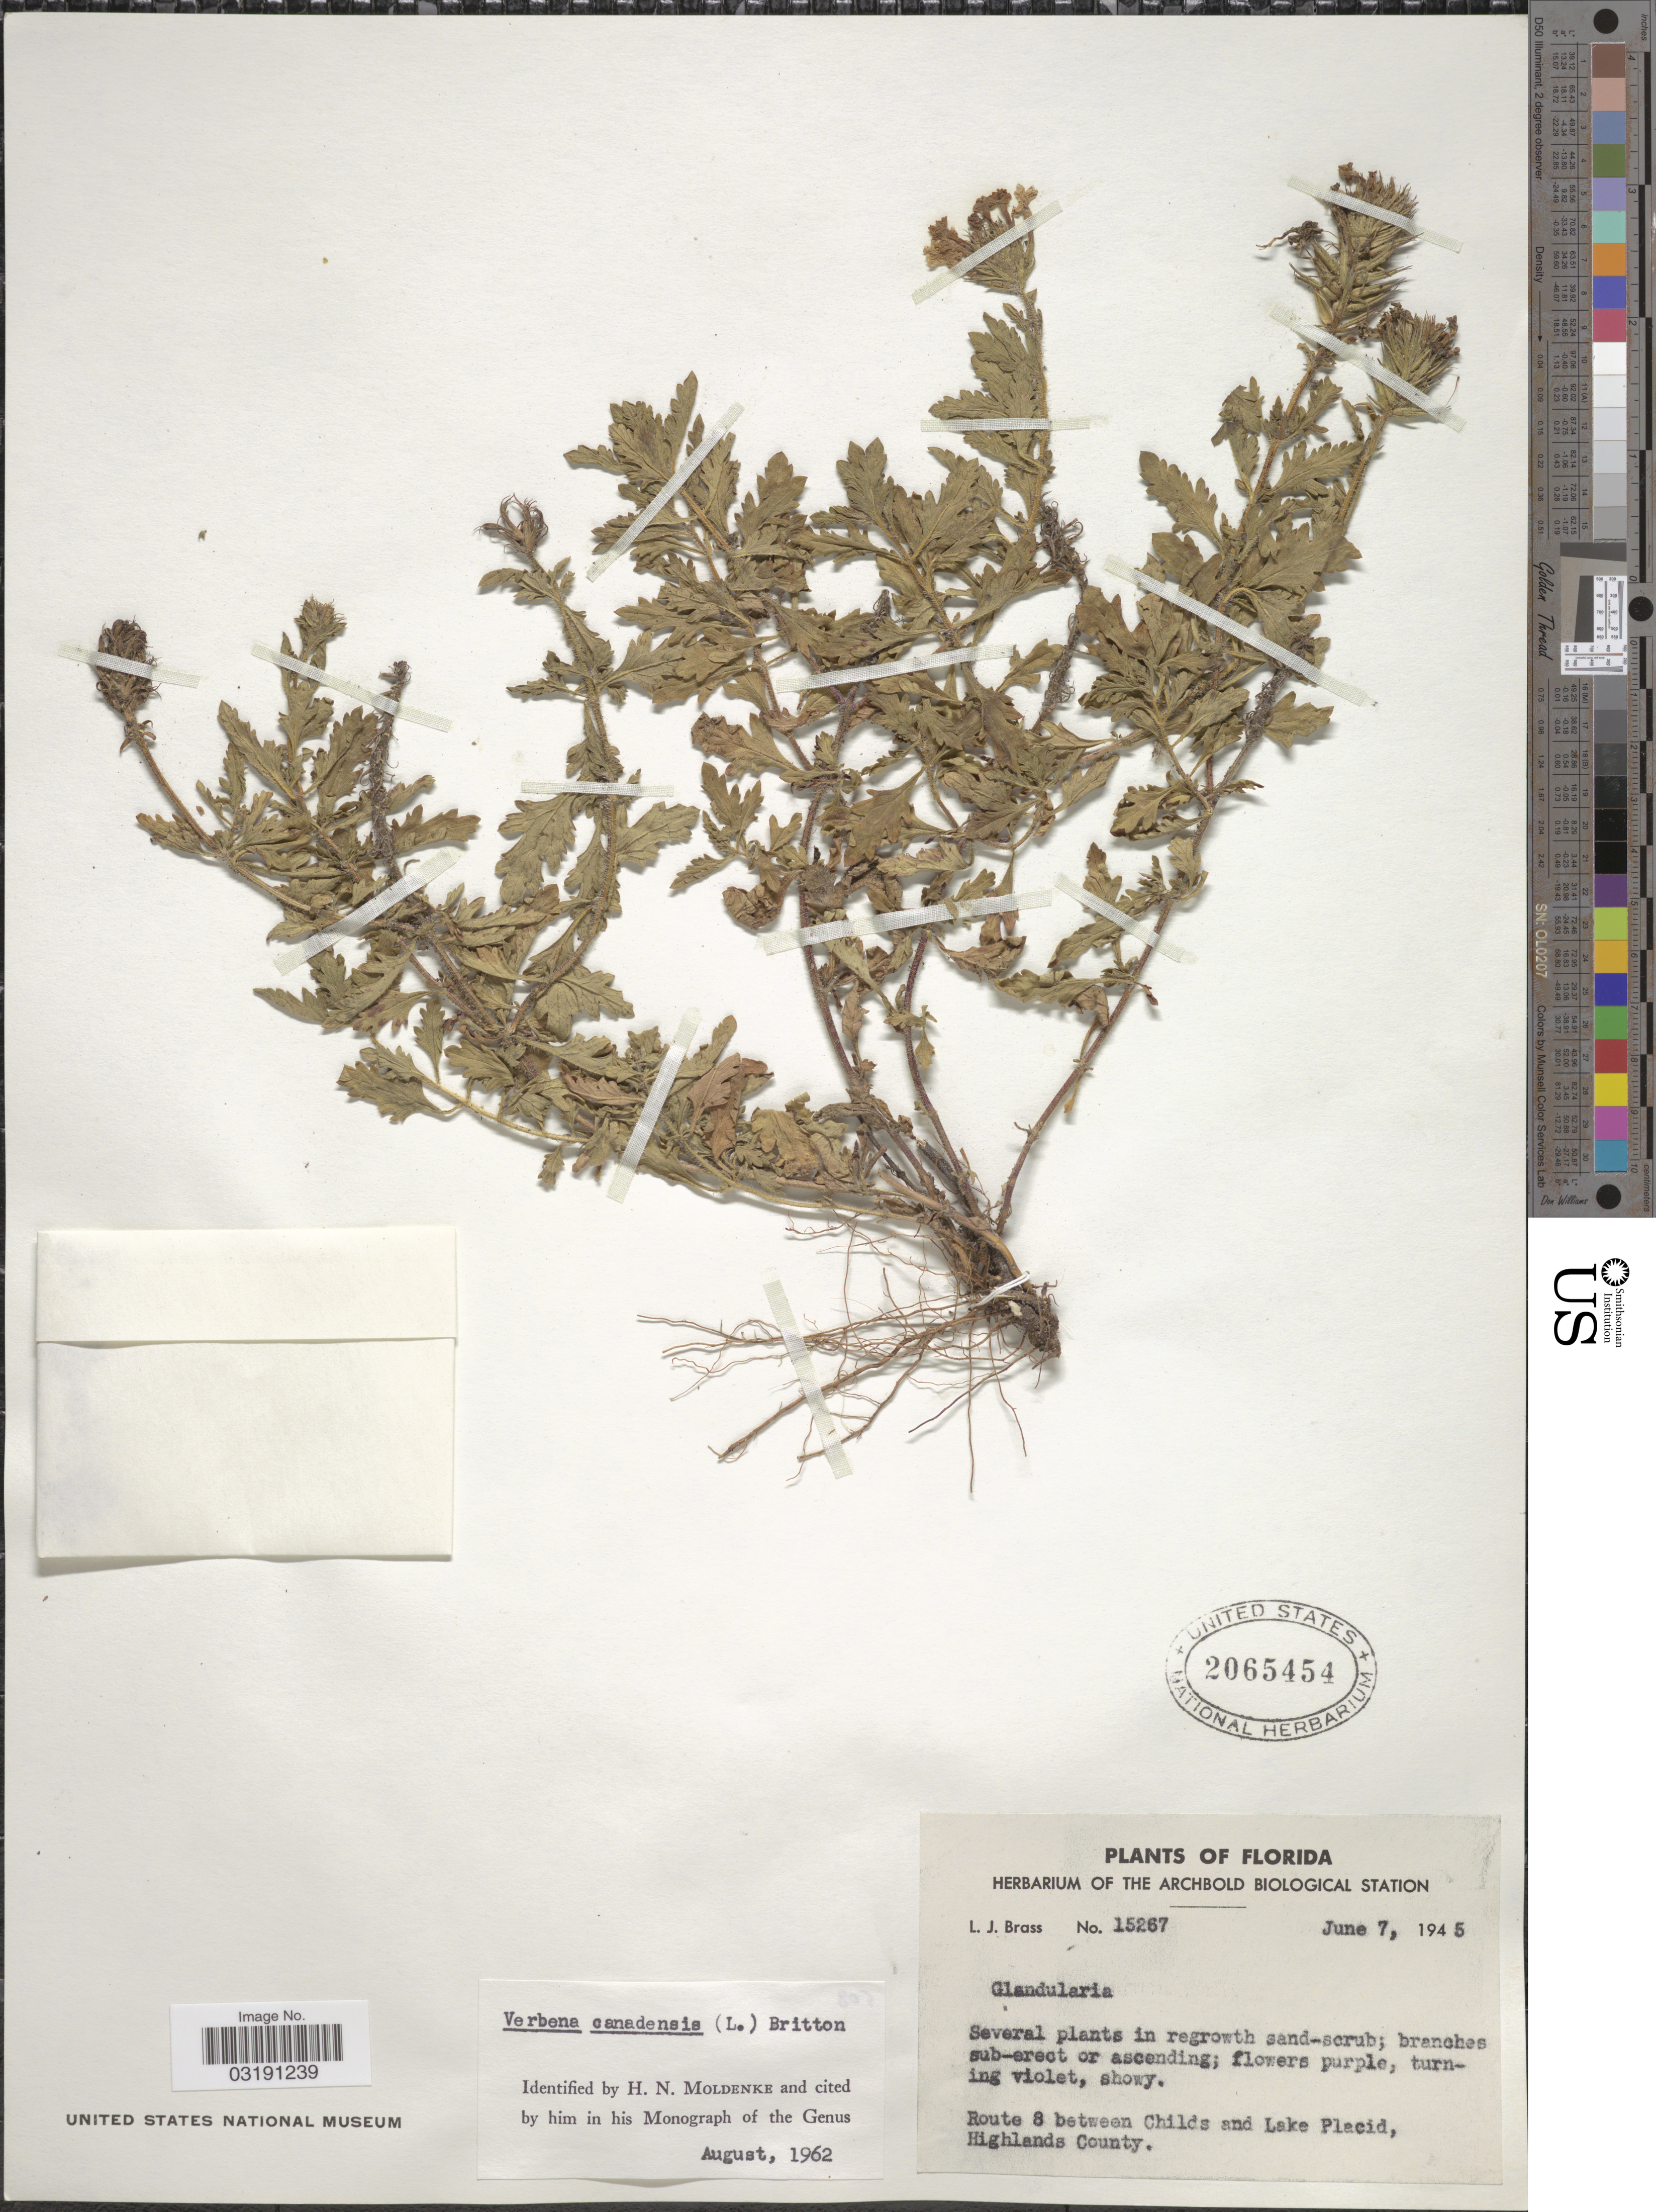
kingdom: Plantae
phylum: Tracheophyta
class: Magnoliopsida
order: Lamiales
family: Verbenaceae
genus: Verbena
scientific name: Verbena canadensis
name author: (L.) Britton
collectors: L. J. Brass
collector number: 15267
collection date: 1945-06-07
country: United States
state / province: Florida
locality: Route 8 between Childs and Lake Placid, Highlands County.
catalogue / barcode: US 2065454